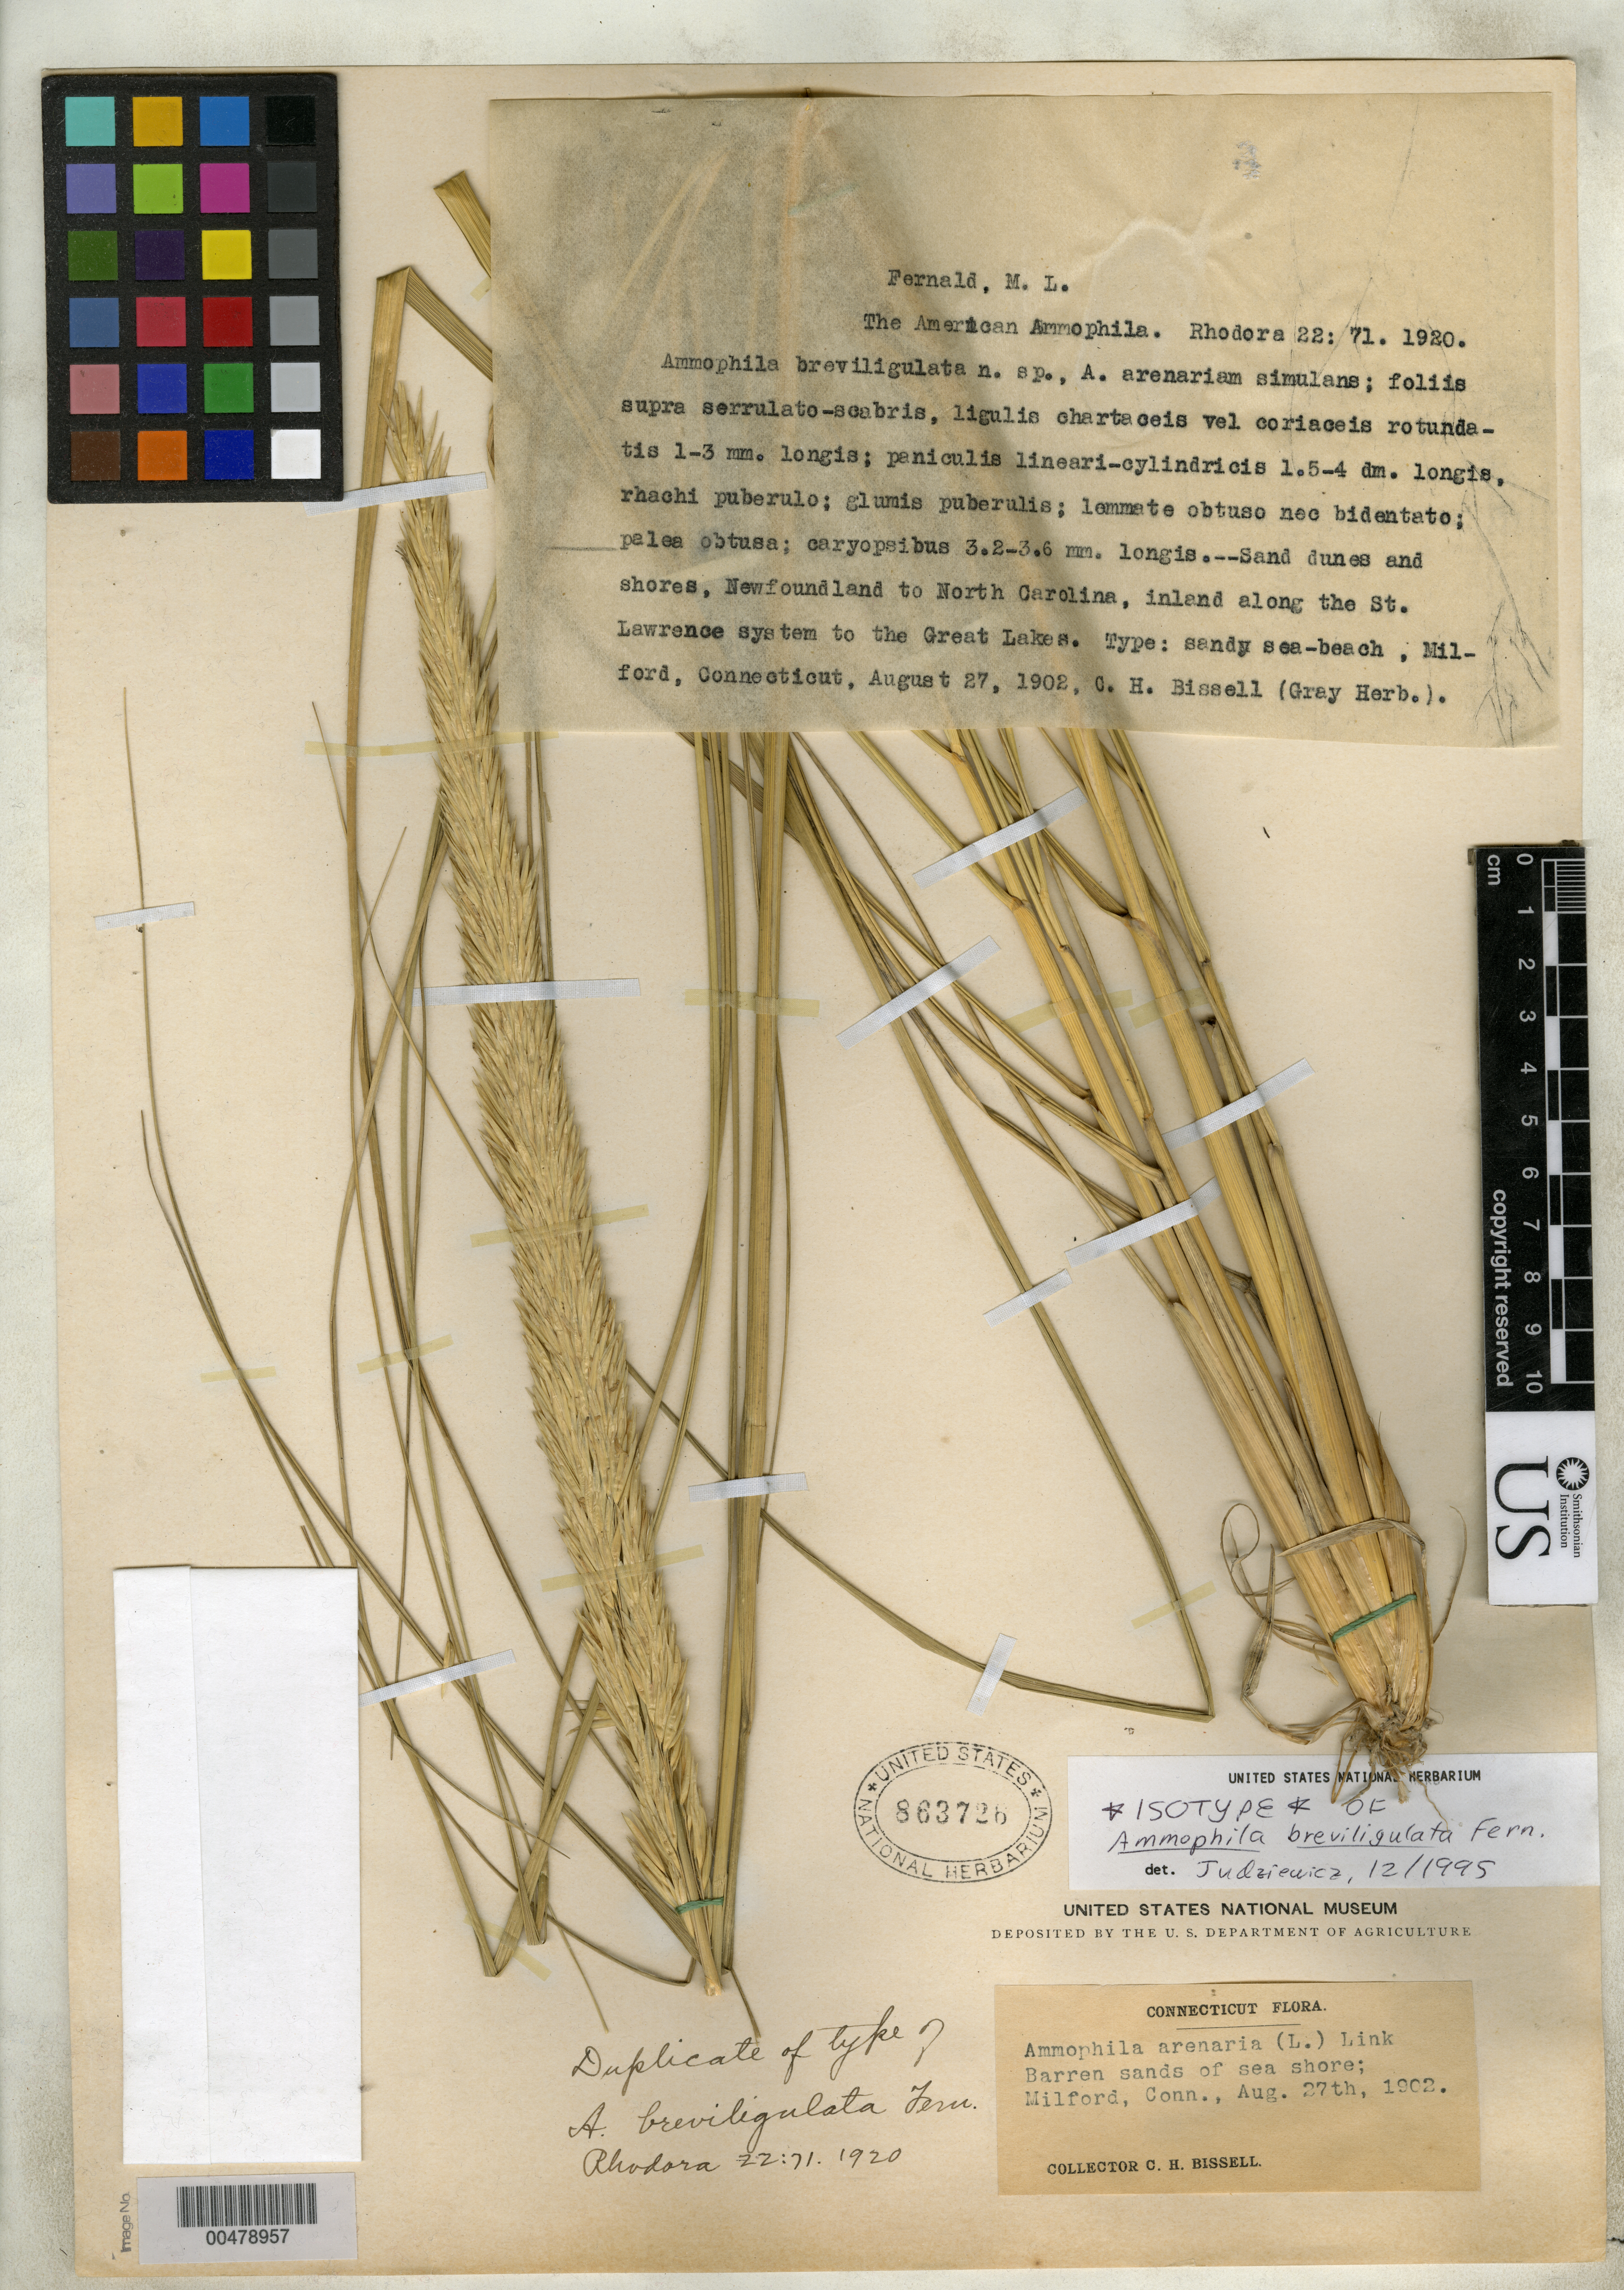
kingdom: Plantae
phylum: Tracheophyta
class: Liliopsida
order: Poales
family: Poaceae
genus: Ammophila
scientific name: Ammophila breviligulata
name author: Fernald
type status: Isotype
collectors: C. Bissell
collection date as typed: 27 Aug 1902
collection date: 1902-08-27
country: United States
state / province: Connecticut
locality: Milford.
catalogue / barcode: US 863726